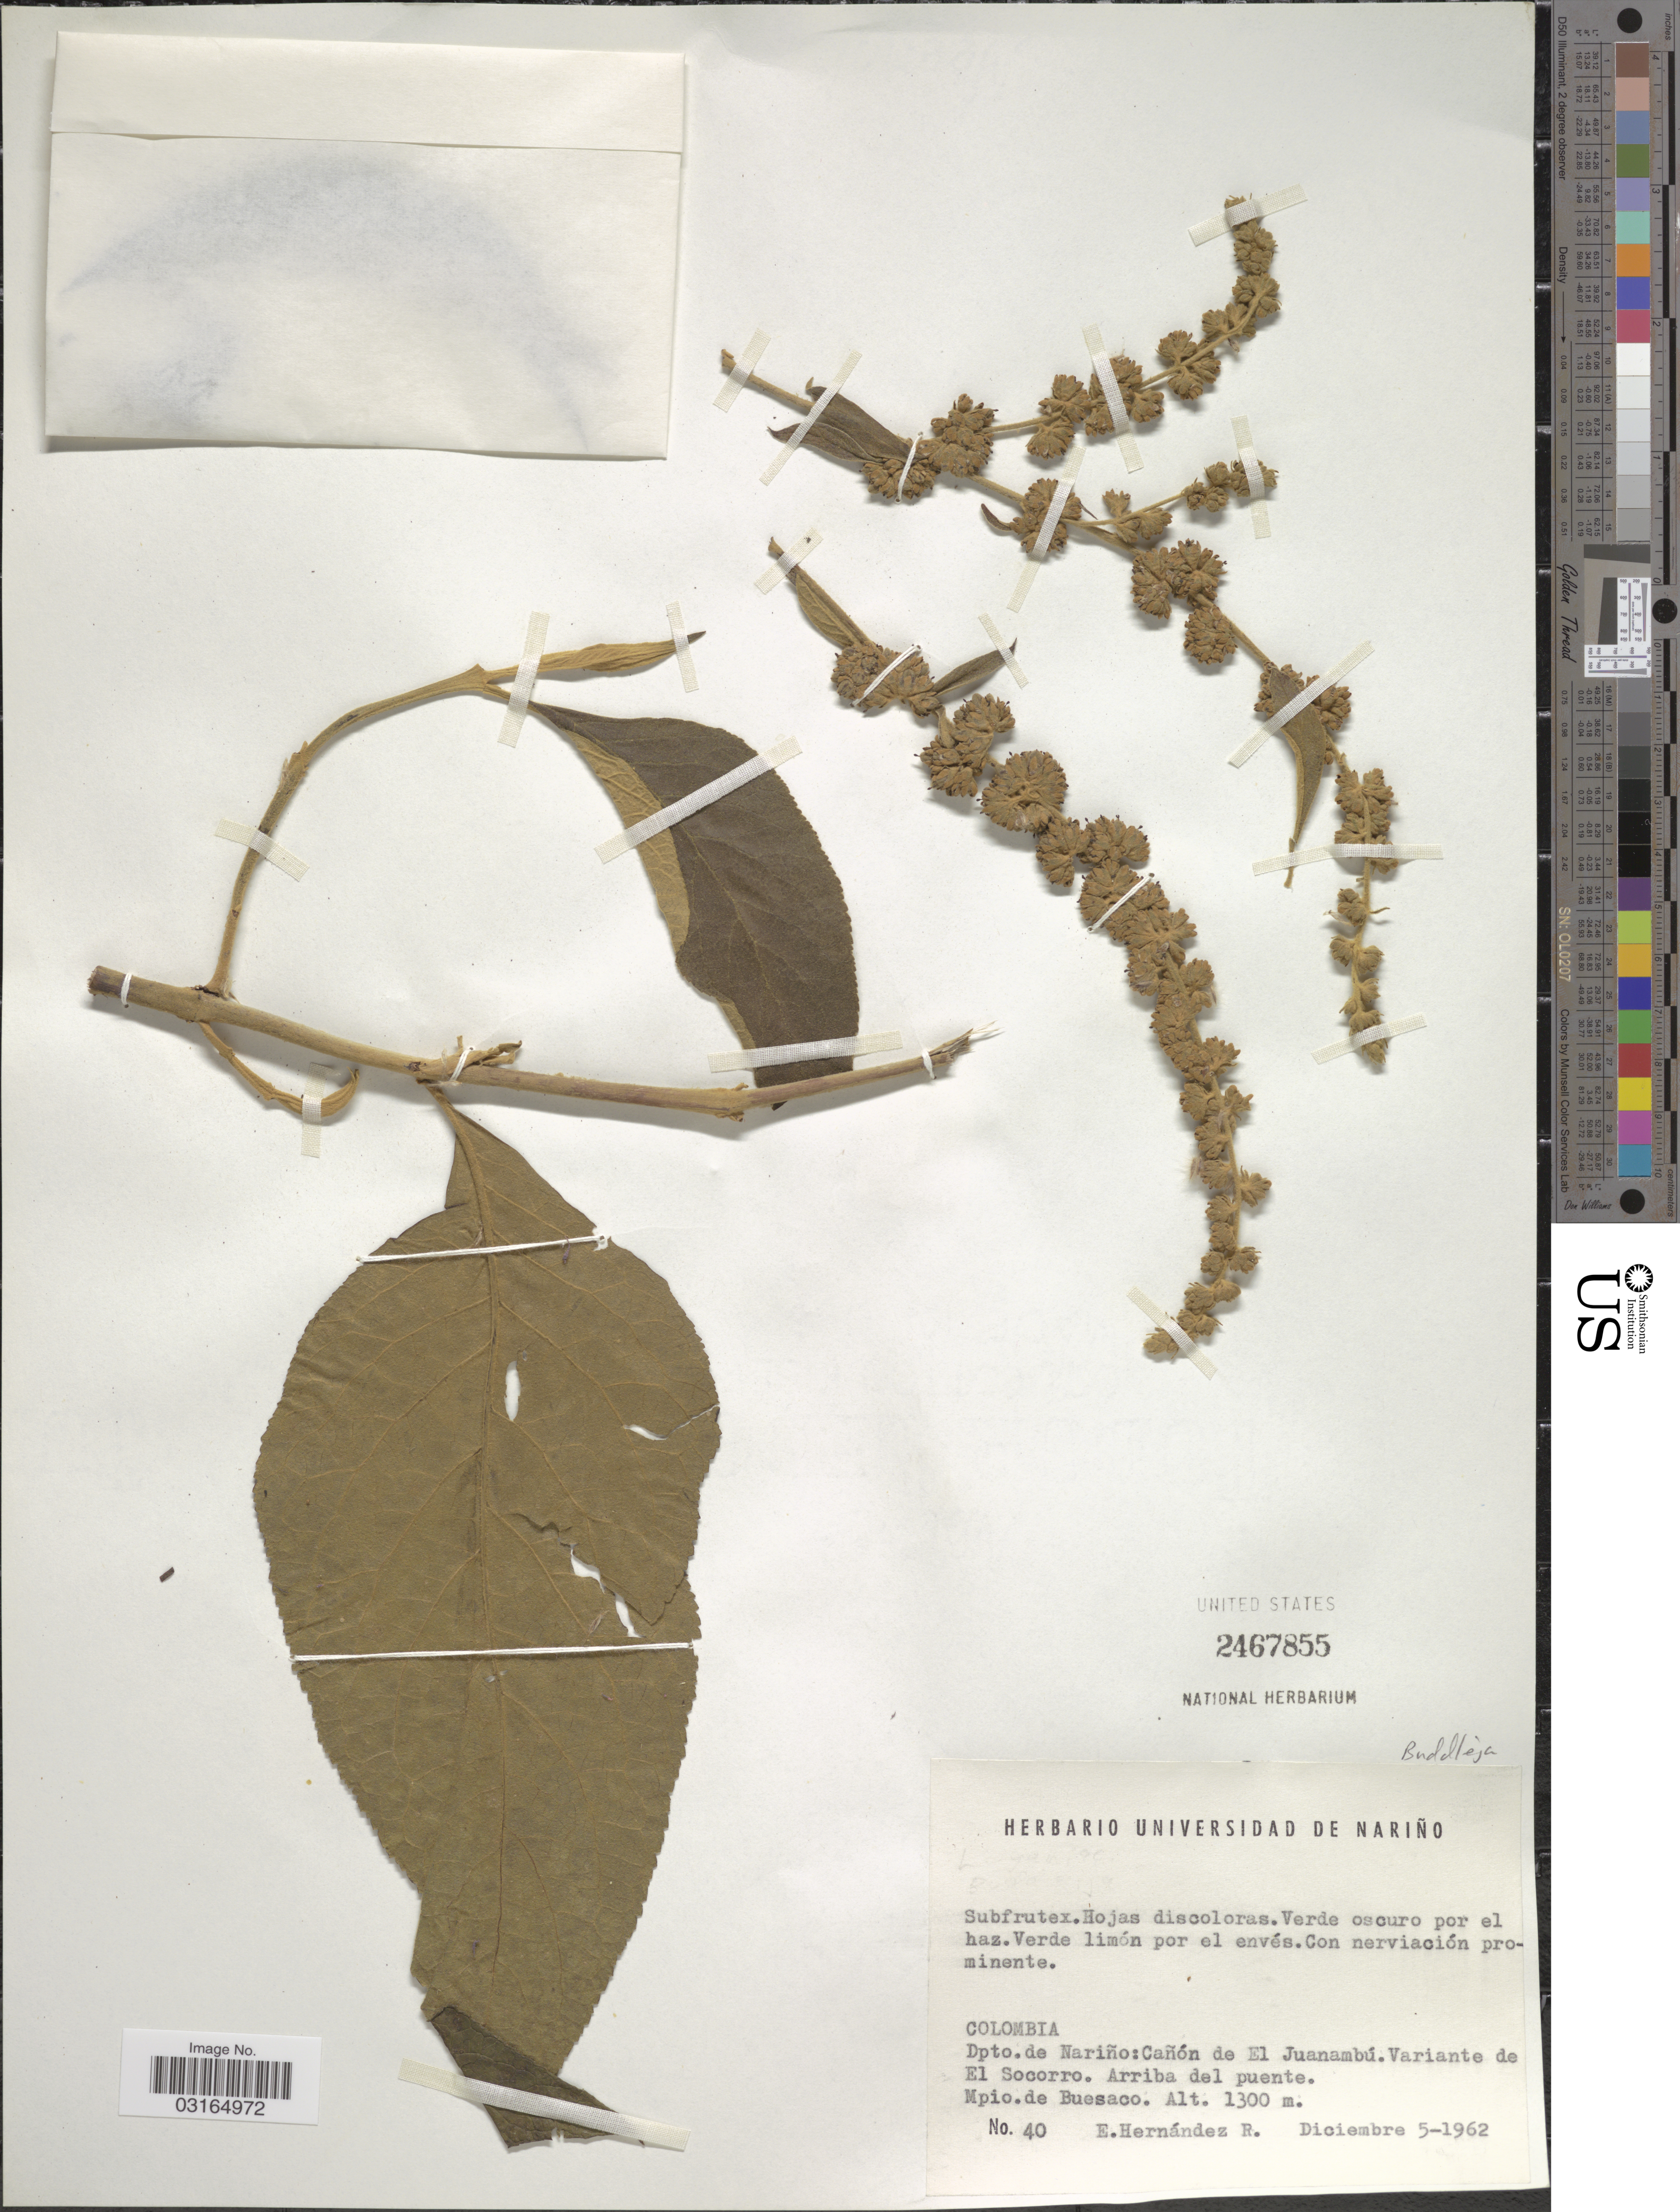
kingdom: Plantae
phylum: Tracheophyta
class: Magnoliopsida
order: Lamiales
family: Scrophulariaceae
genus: Buddleja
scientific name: Buddleja sp.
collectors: E. Hernández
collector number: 40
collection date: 1962-12-05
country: Colombia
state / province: Nariño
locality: Dpto. de Nariño: Cañón de El Juanambú. Variante de El Socorro. Mpio. de Buesaco.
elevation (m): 1300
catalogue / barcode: US 2467855